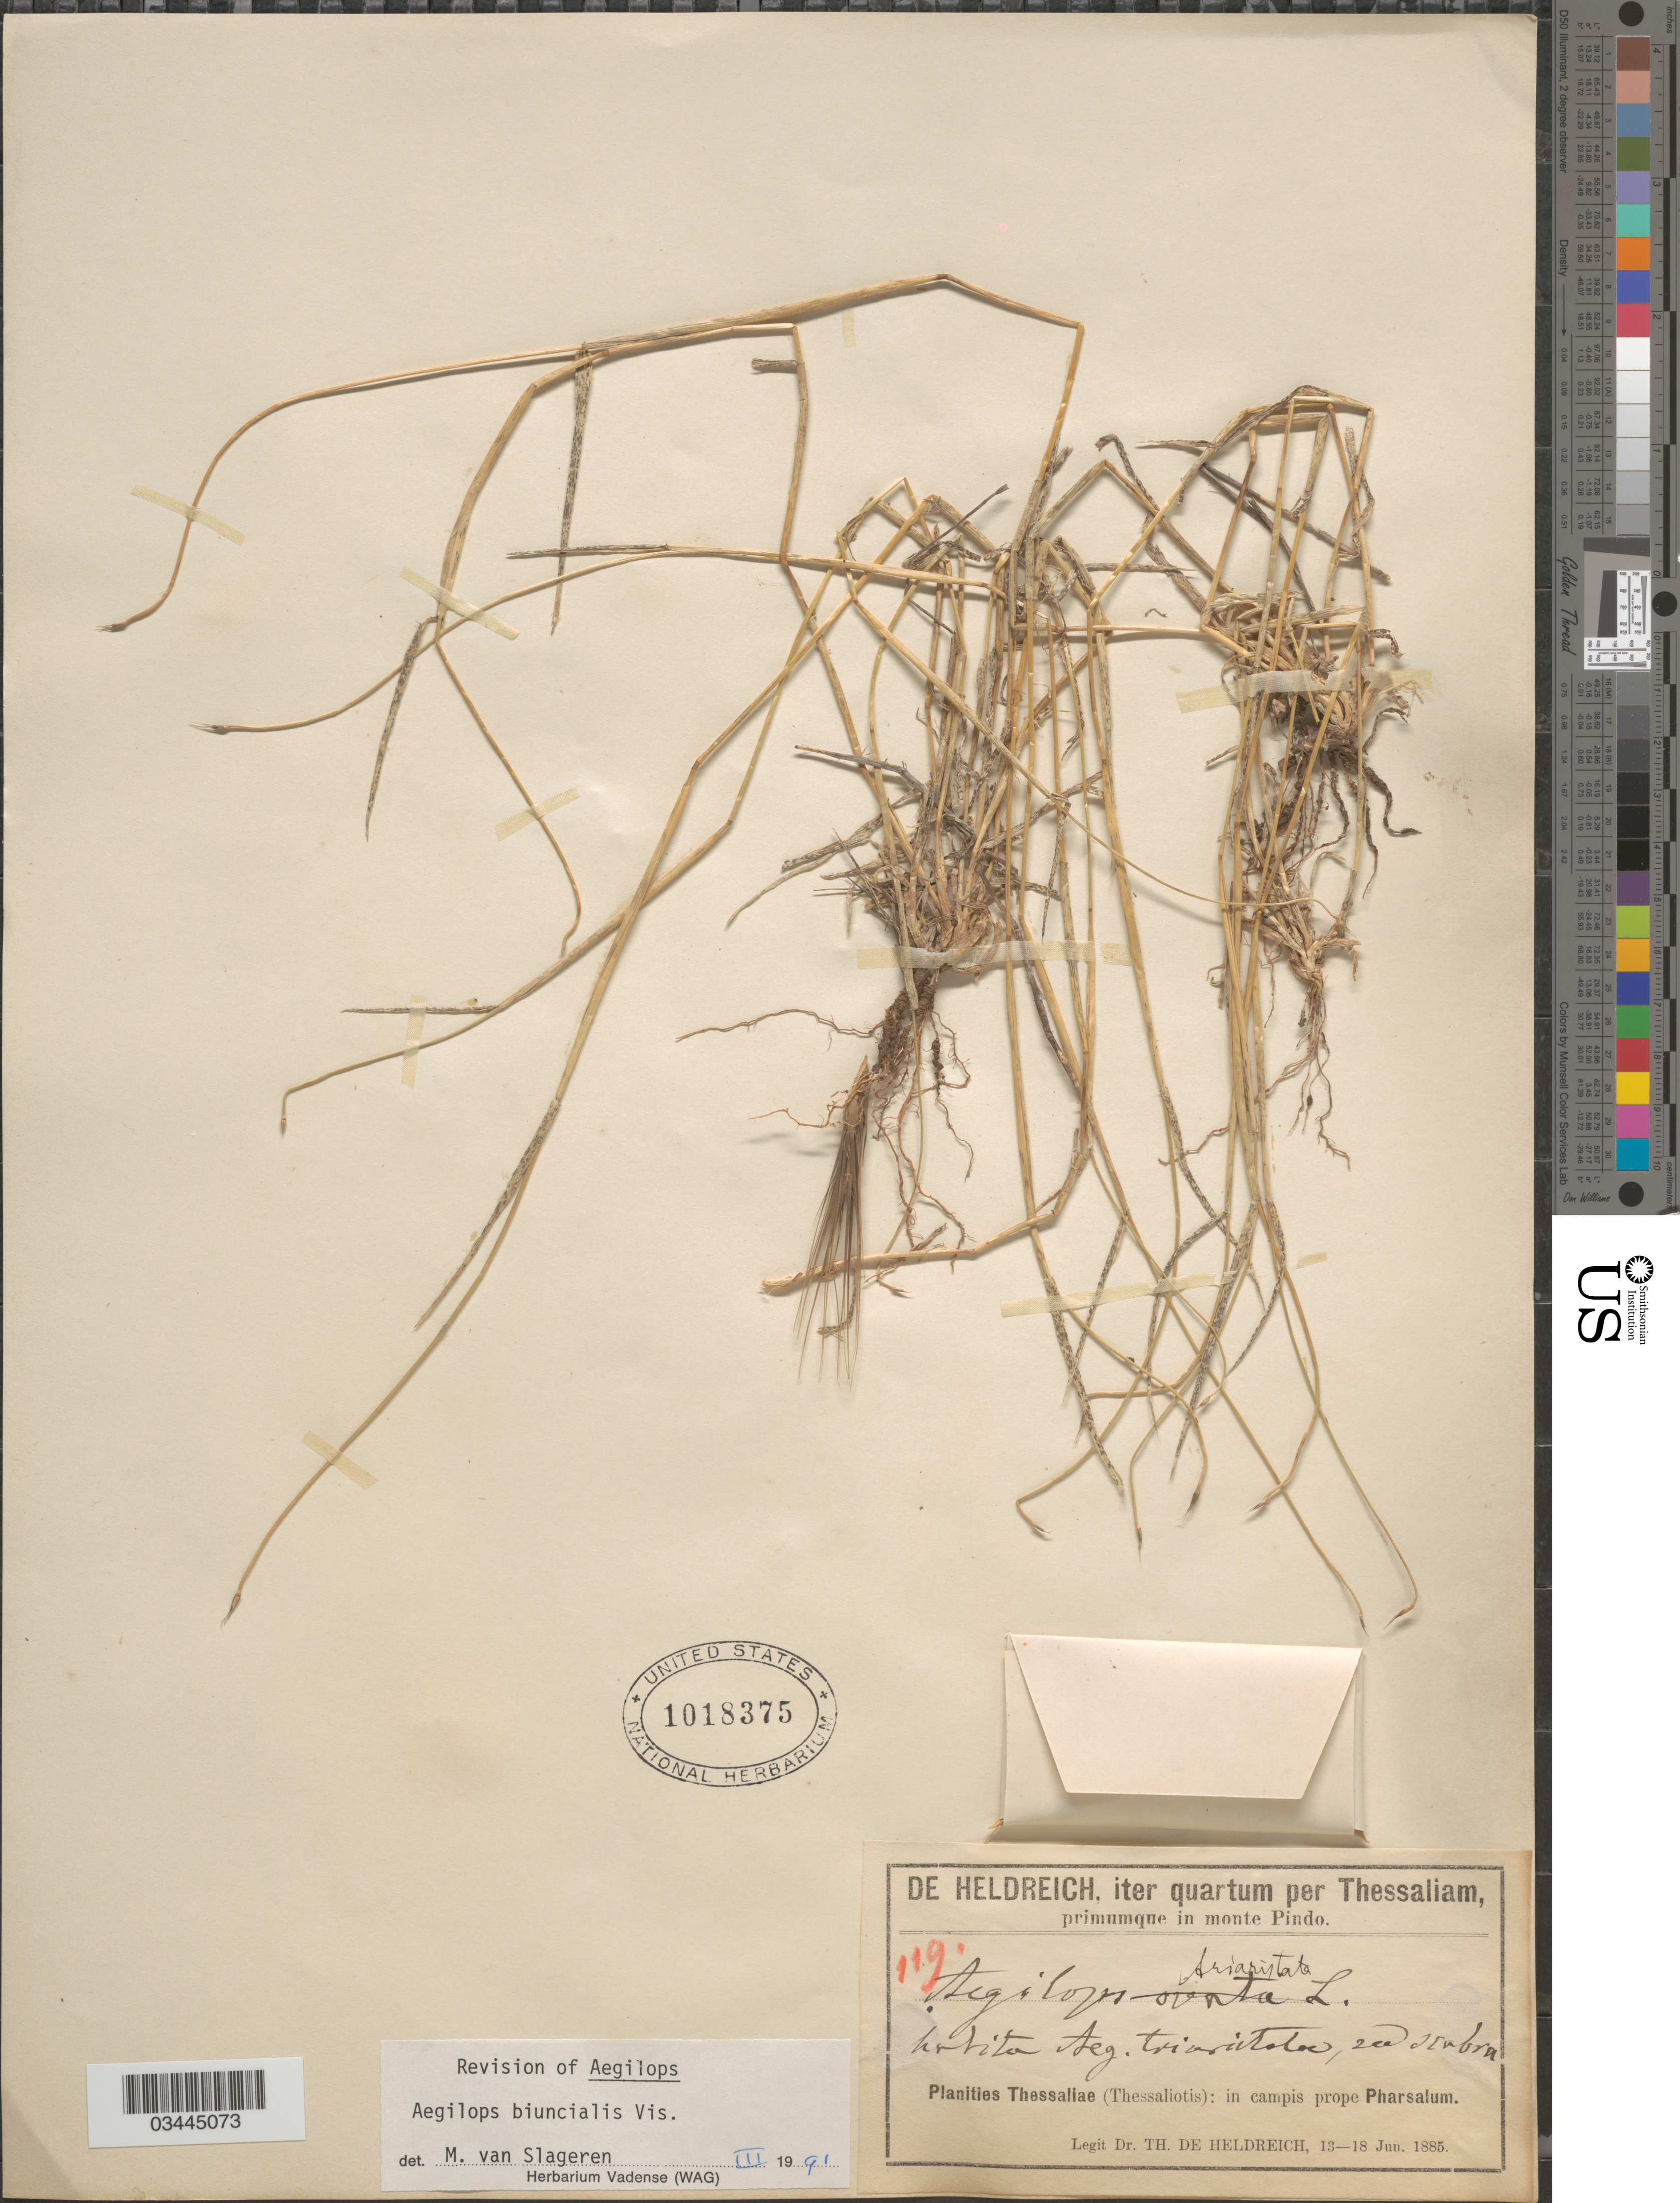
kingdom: Plantae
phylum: Tracheophyta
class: Liliopsida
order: Poales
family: Poaceae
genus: Aegilops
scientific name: Aegilops biuncialis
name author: Vis.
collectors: T. De Heldreich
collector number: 119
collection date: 1885-06-13/1885-06-18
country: Greece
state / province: Thessaly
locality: Iter quartum per Thessaliam, primumque in monte Pindo. Planities Thessaliae (Thessaliotis): in campis prope Pharsalum.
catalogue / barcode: US 1018375